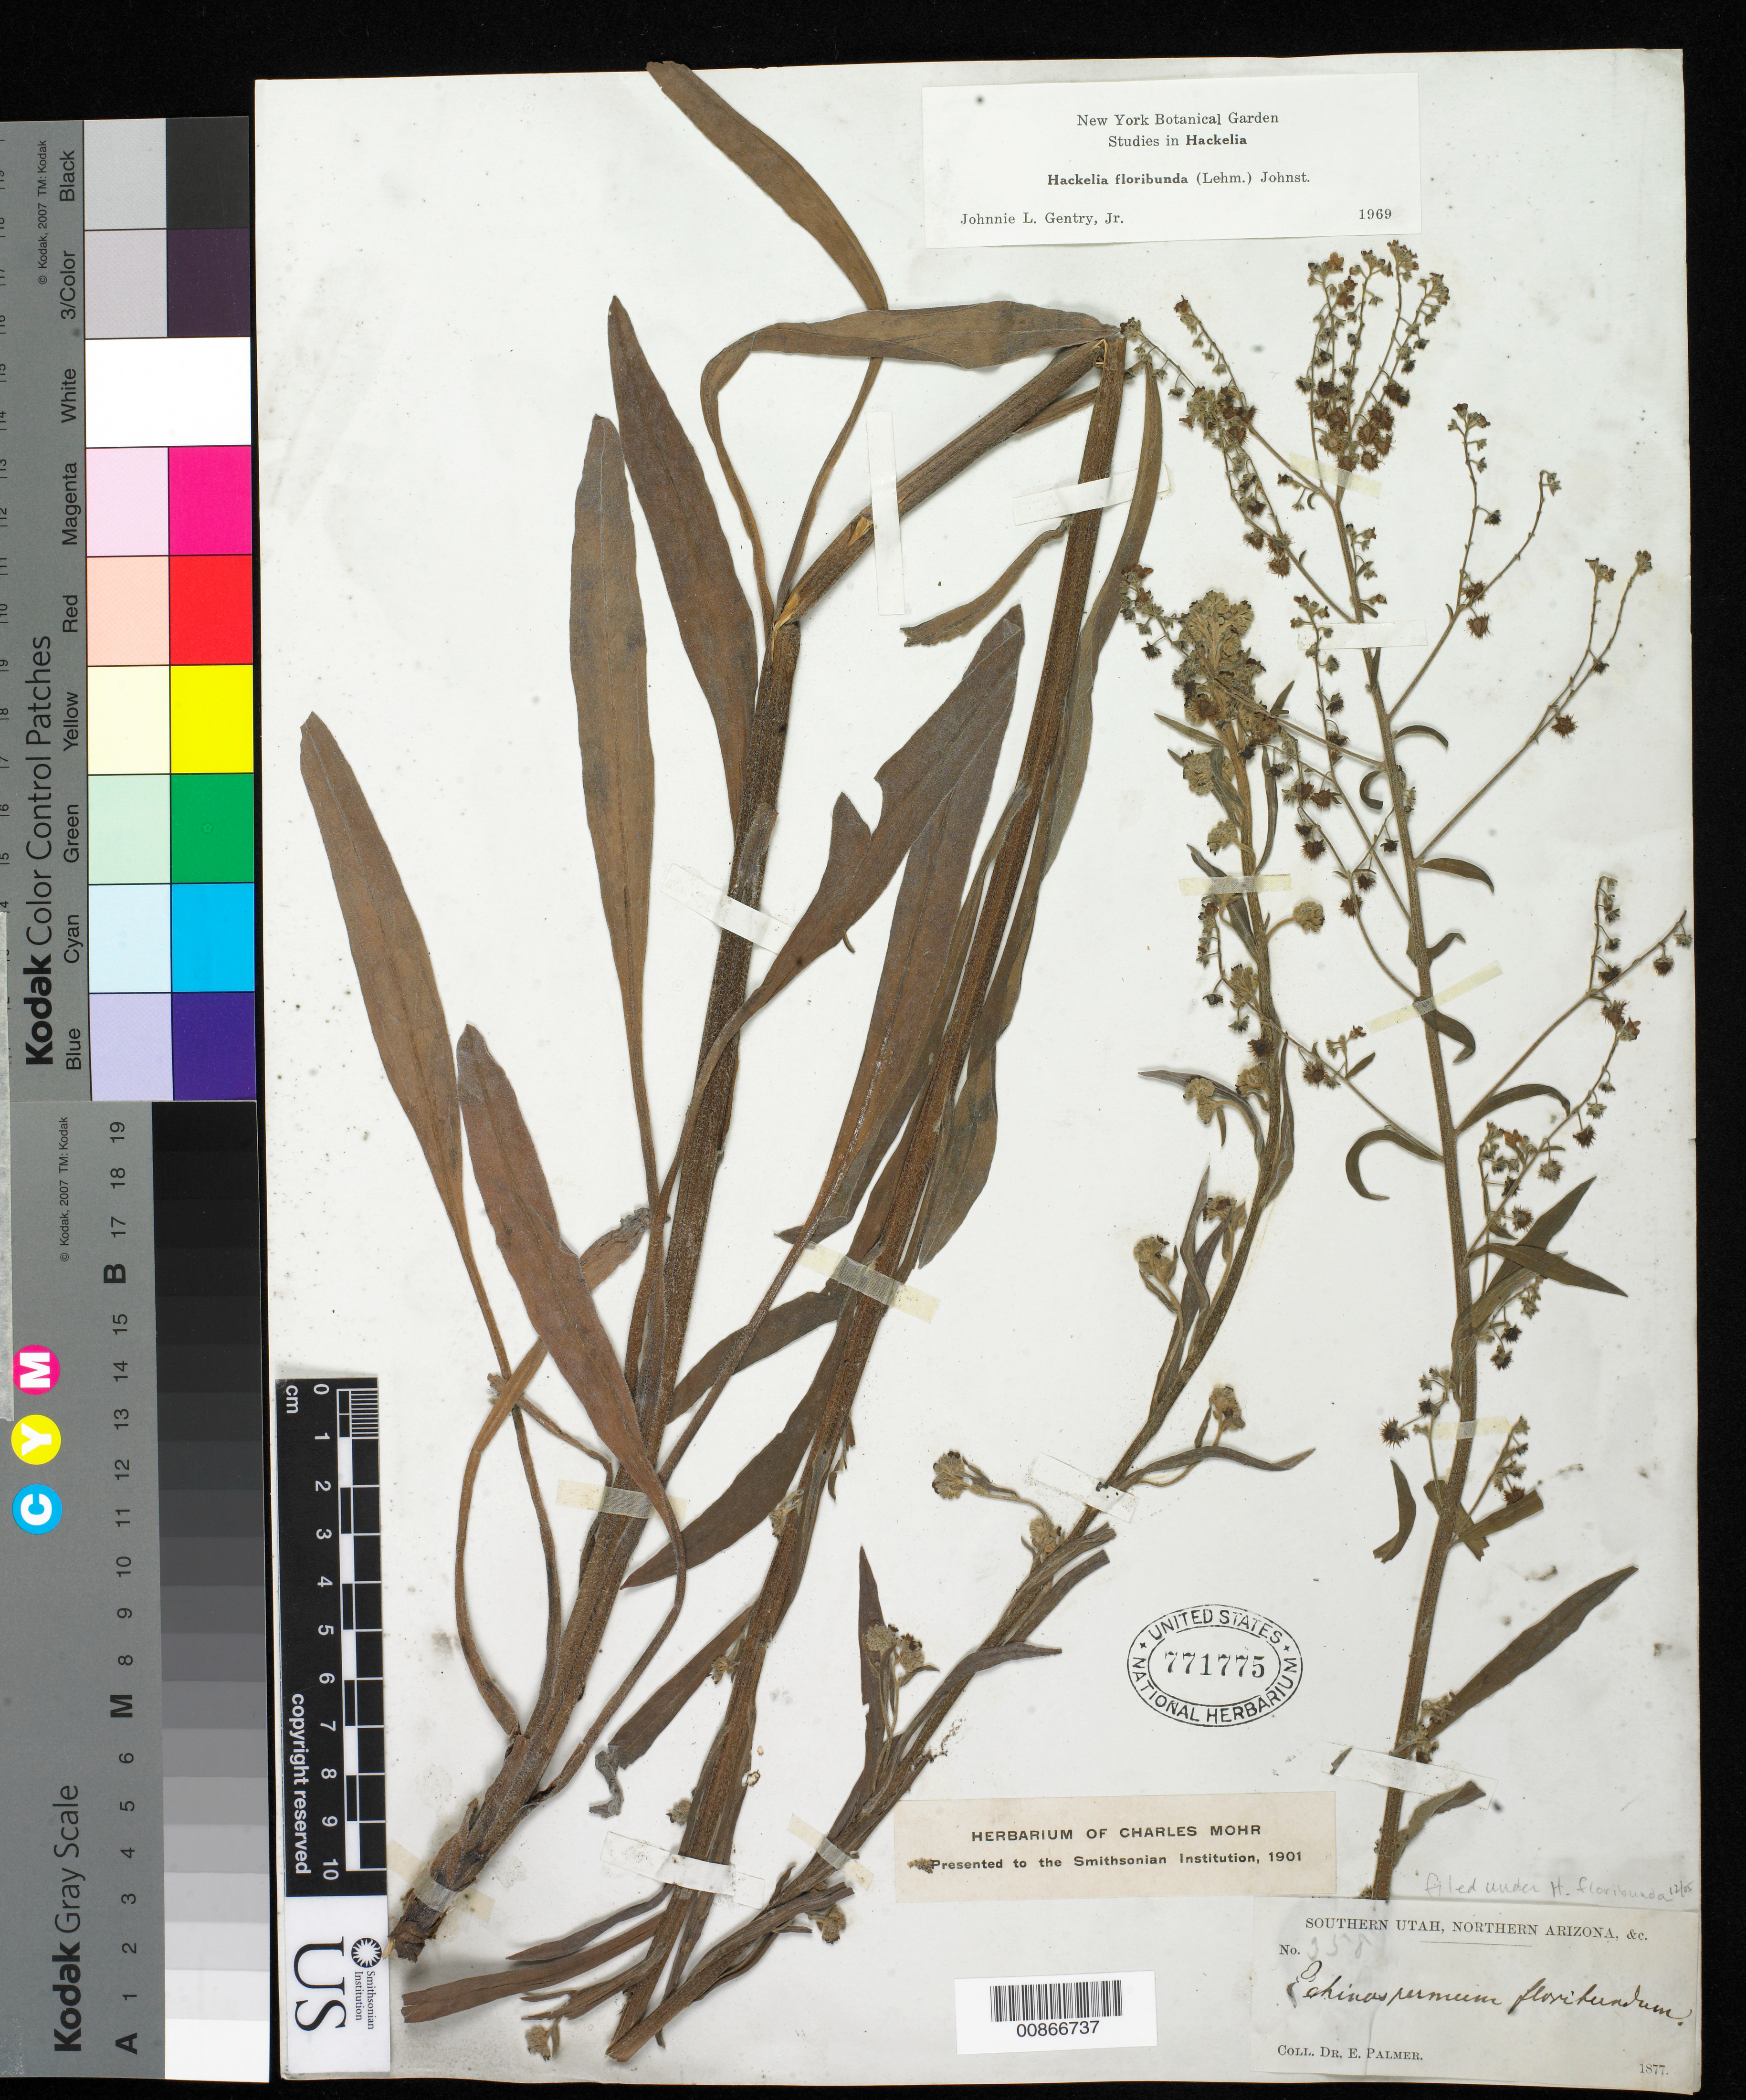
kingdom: Plantae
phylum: Tracheophyta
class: Magnoliopsida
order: Boraginales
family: Boraginaceae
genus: Hackelia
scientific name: Hackelia floribunda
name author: (Lehm.) I.M. Johnst.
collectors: E. Palmer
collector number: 358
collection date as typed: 1877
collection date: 1877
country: United States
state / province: Arizona / Utah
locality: Southern Utah, Northern Arizona, & c.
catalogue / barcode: US 771775